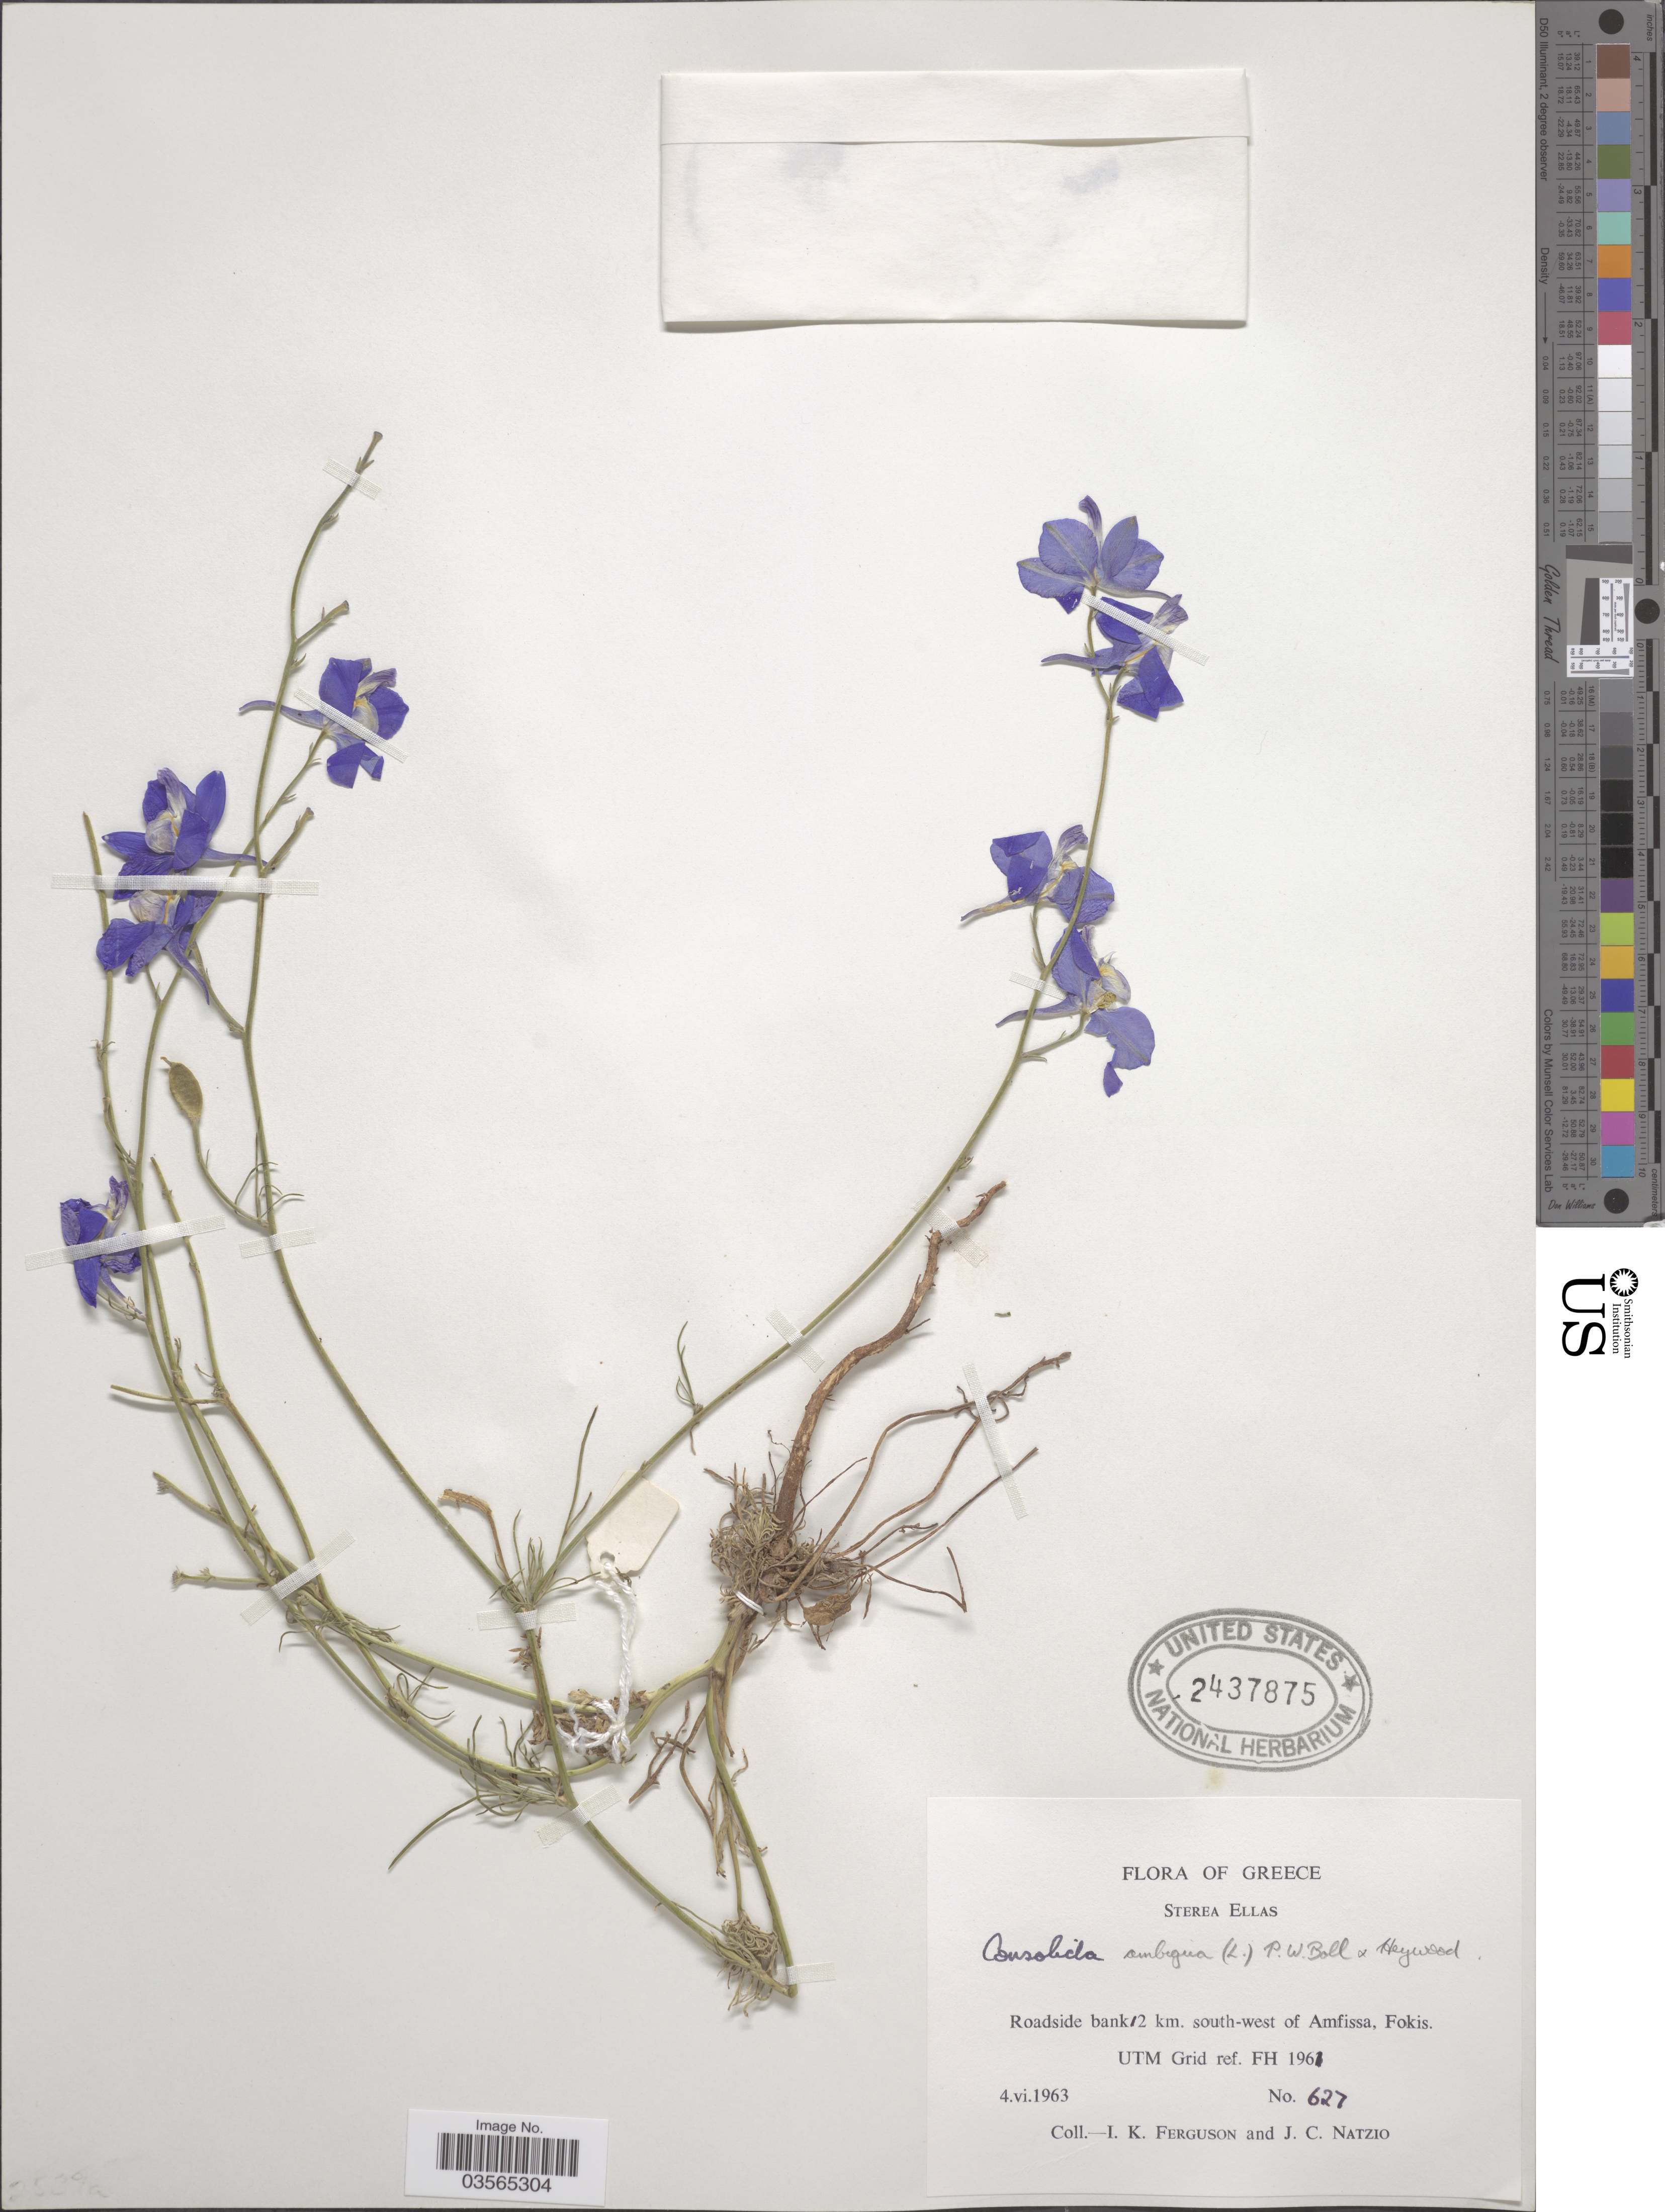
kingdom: Plantae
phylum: Tracheophyta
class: Magnoliopsida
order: Ranunculales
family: Ranunculaceae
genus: Delphinium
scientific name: Delphinium ambiguum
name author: L.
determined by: Strong, Mark T., (BOT), Smithsonian Institution - National Museum of Natural History (UNITED STATES)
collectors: I. K. Ferguson & J. Natzio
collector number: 627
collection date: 1963-06-04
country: Greece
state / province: Central Greece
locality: Sterea Ellas. Roadside bank 12 km. south-west of Amfissa, Fokis. UTM Grid ref. FH 1961.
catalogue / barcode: US 2437875